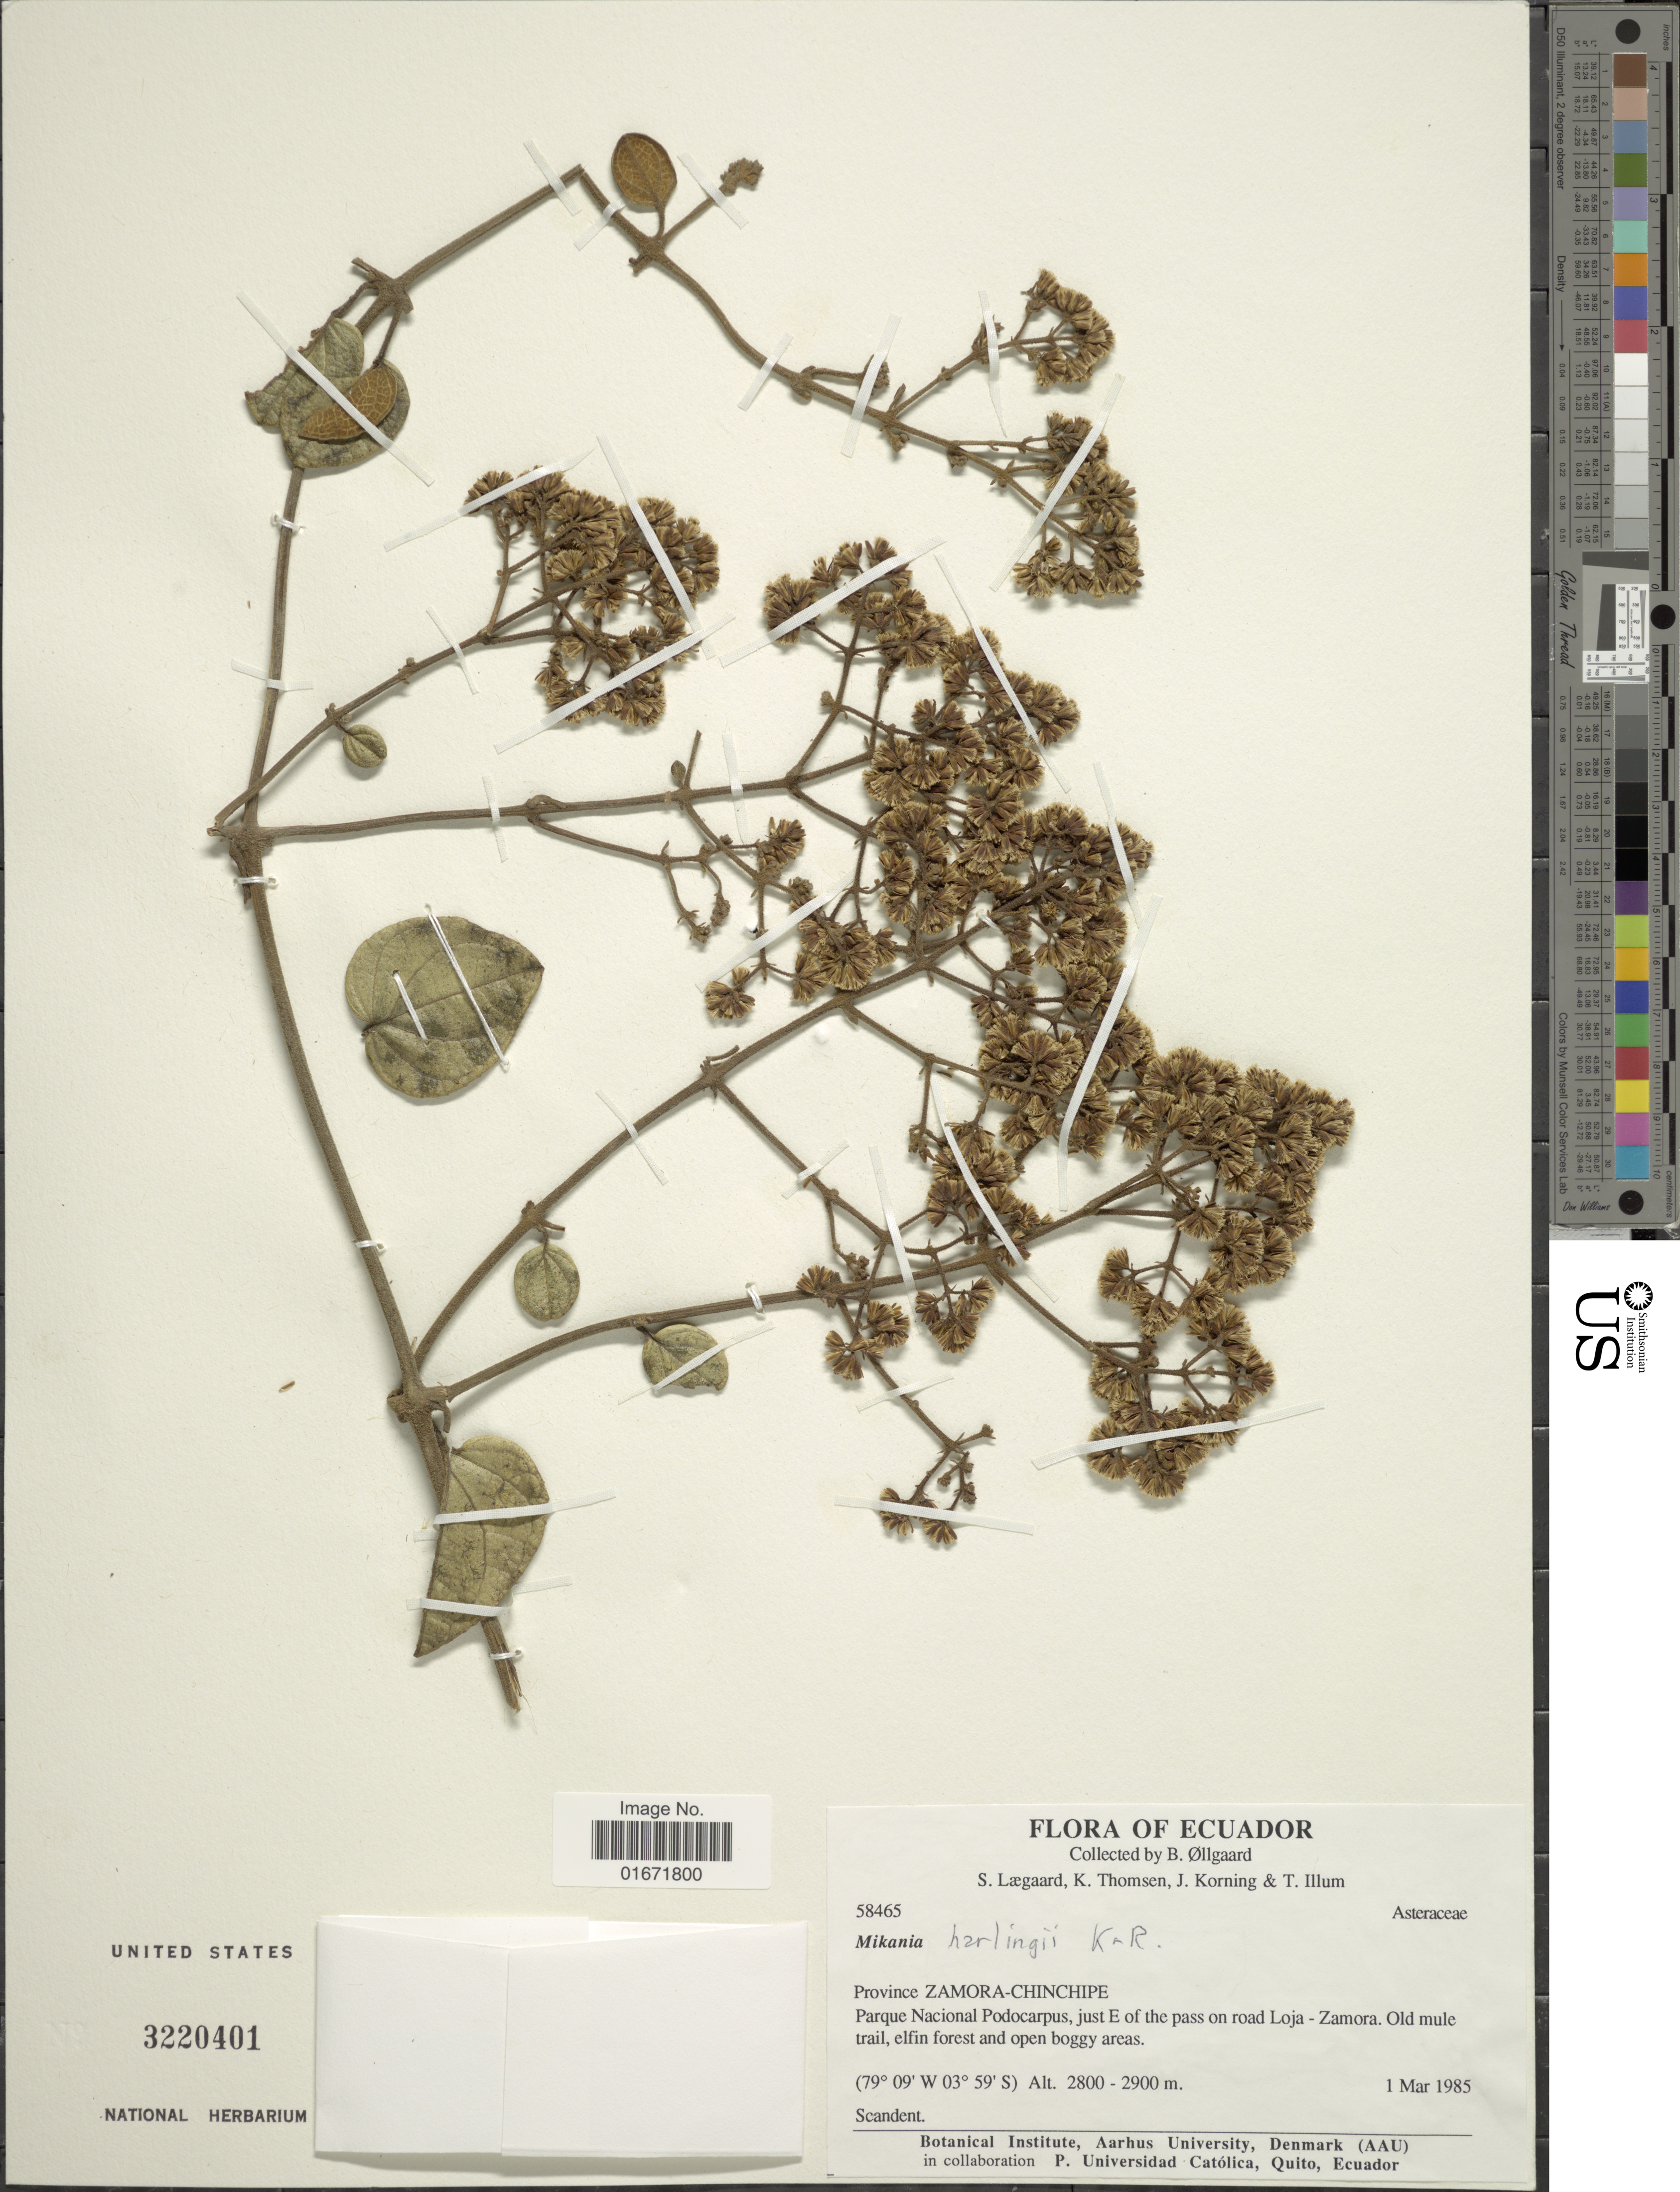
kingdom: Plantae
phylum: Tracheophyta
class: Magnoliopsida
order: Asterales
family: Asteraceae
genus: Mikania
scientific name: Mikania harlingii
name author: R.M. King & H. Rob.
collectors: B. Øllgaard, S. Lægaard, K. Thomsen, J. Korning & T. Illum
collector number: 58465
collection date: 1985-03-01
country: Ecuador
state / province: Zamora-Chinchipe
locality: Province Zamora-Chinchipe. Parque Nacional Podocarpus, just E of the pass on road Loja-Zamora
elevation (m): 2800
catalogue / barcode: US 3220401